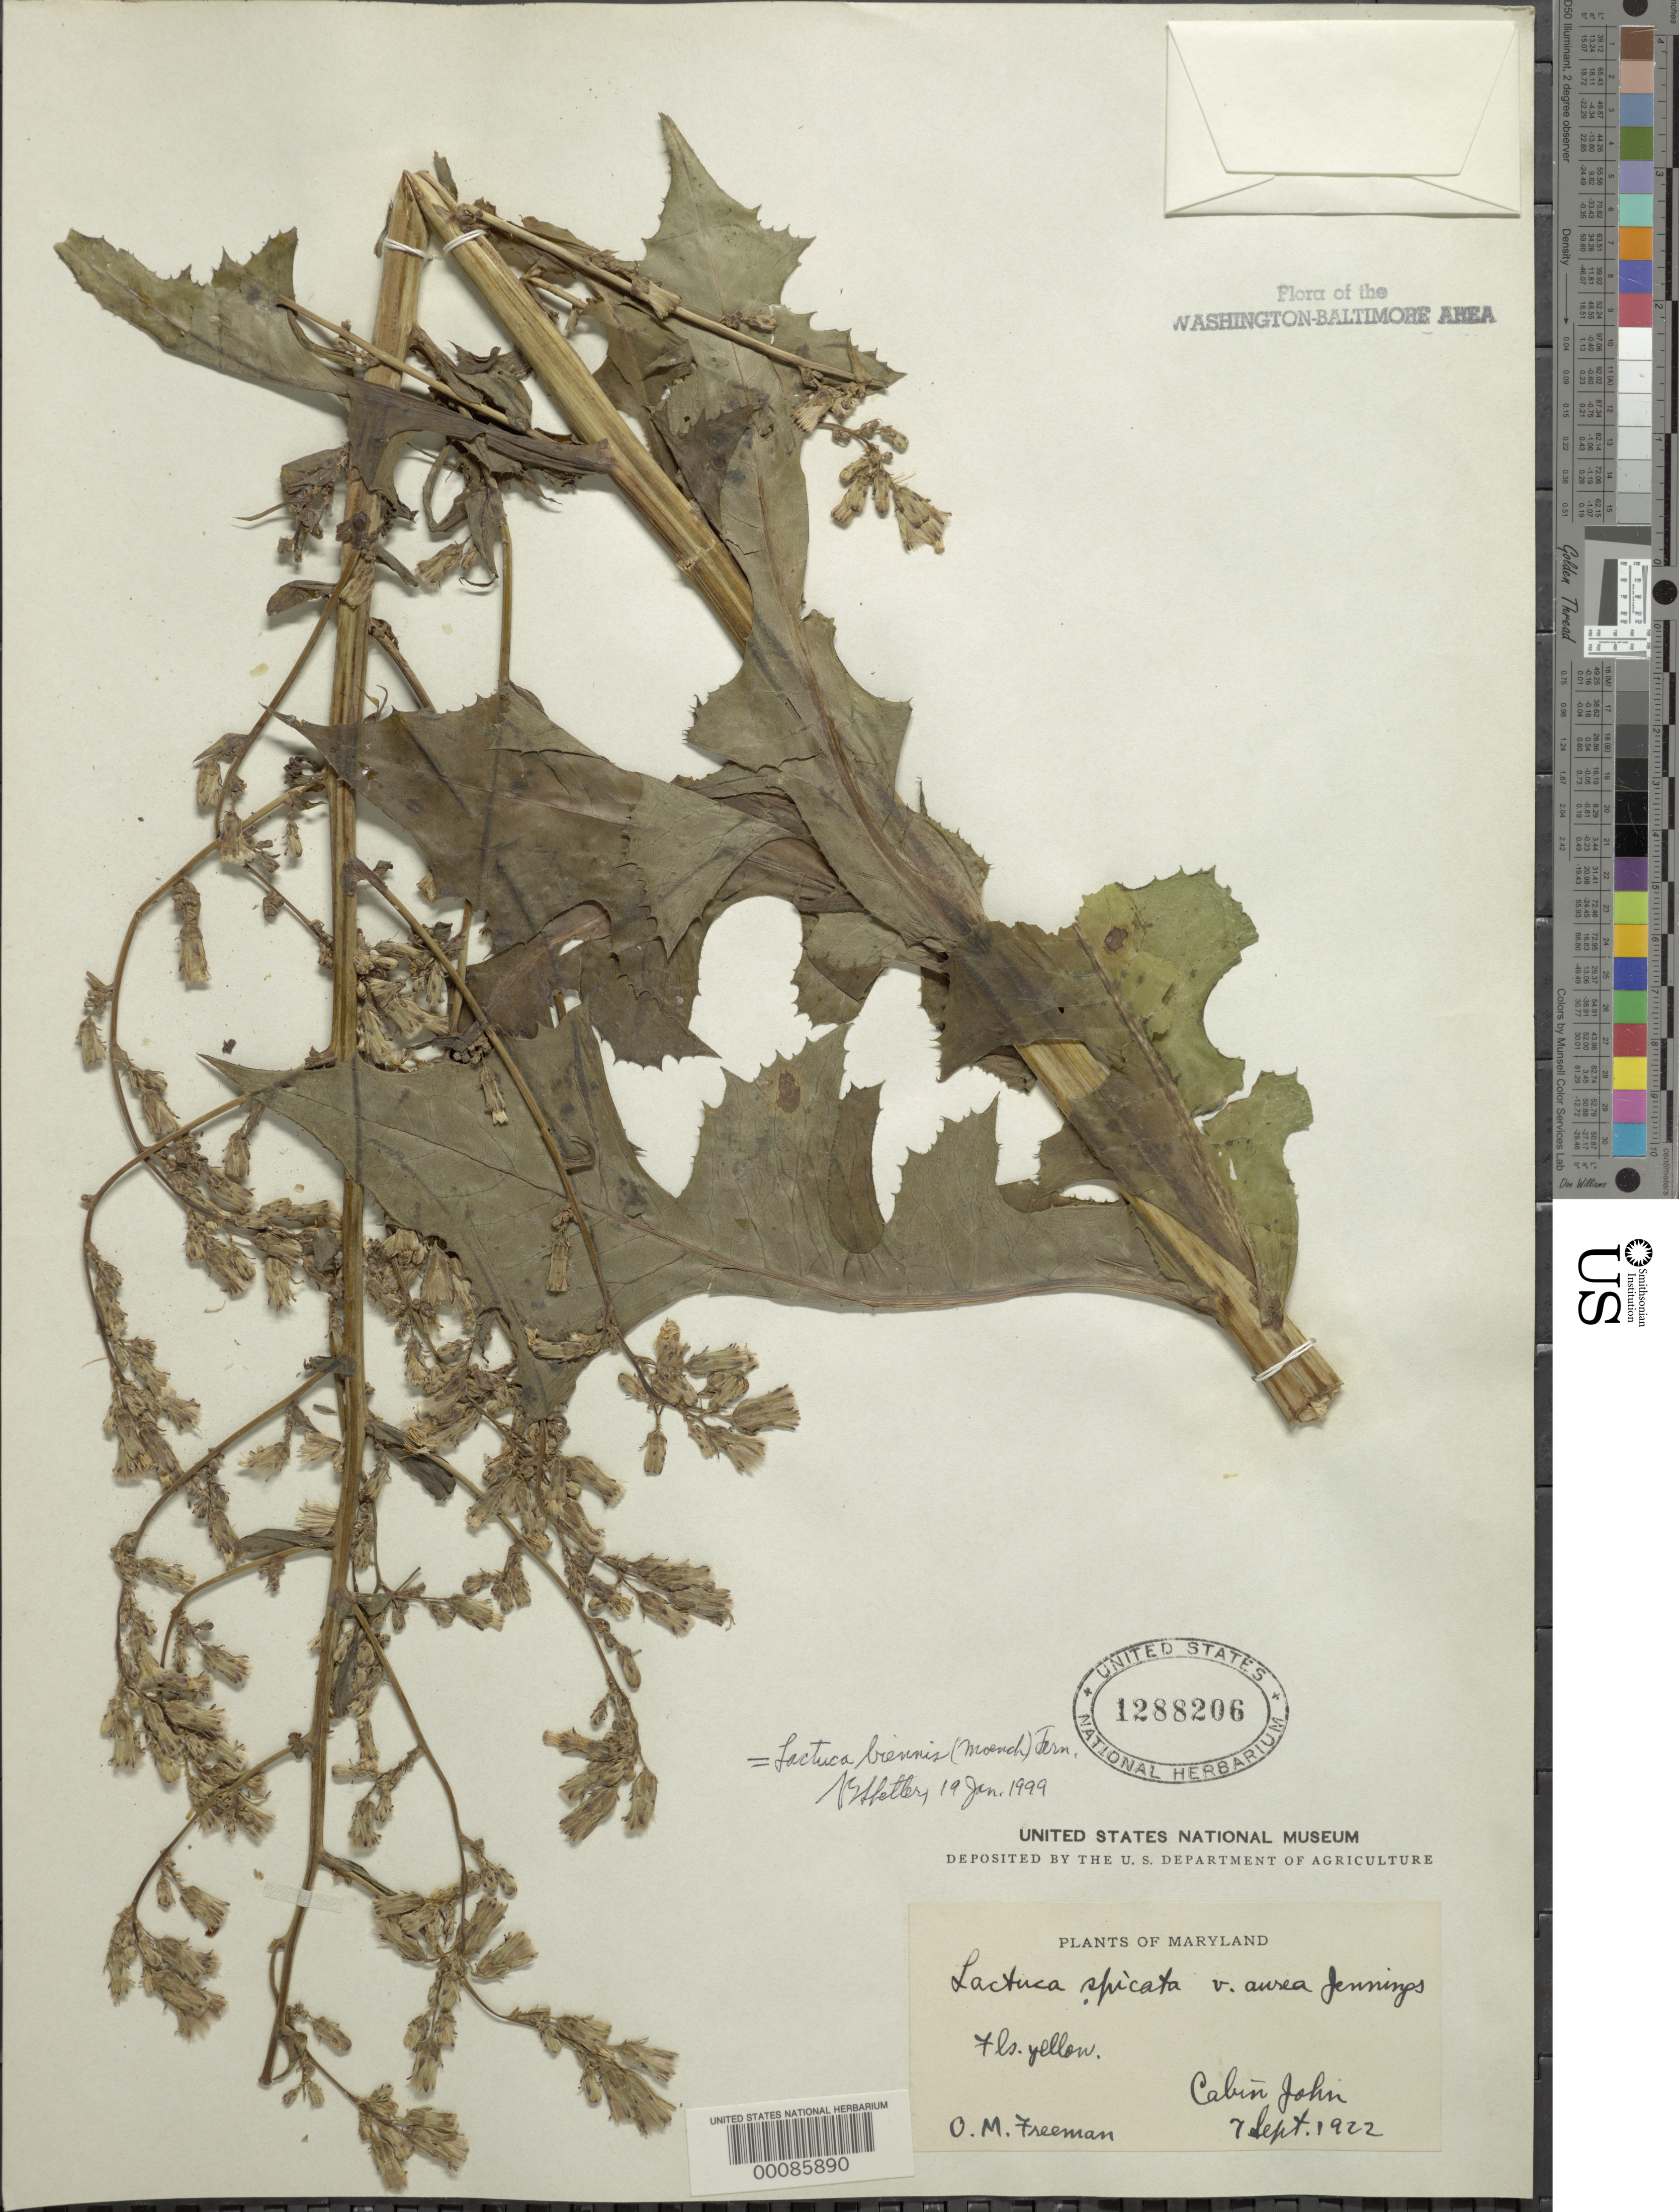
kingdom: Plantae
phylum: Tracheophyta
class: Magnoliopsida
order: Asterales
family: Asteraceae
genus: Lactuca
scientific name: Lactuca biennis var. aurea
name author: (Jennings) Fernald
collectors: O. Freeman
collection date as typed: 07 Sep 1922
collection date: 1922-09-07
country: United States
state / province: Maryland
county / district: Montgomery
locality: Cabin John C. & O. Canal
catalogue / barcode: US 1288206